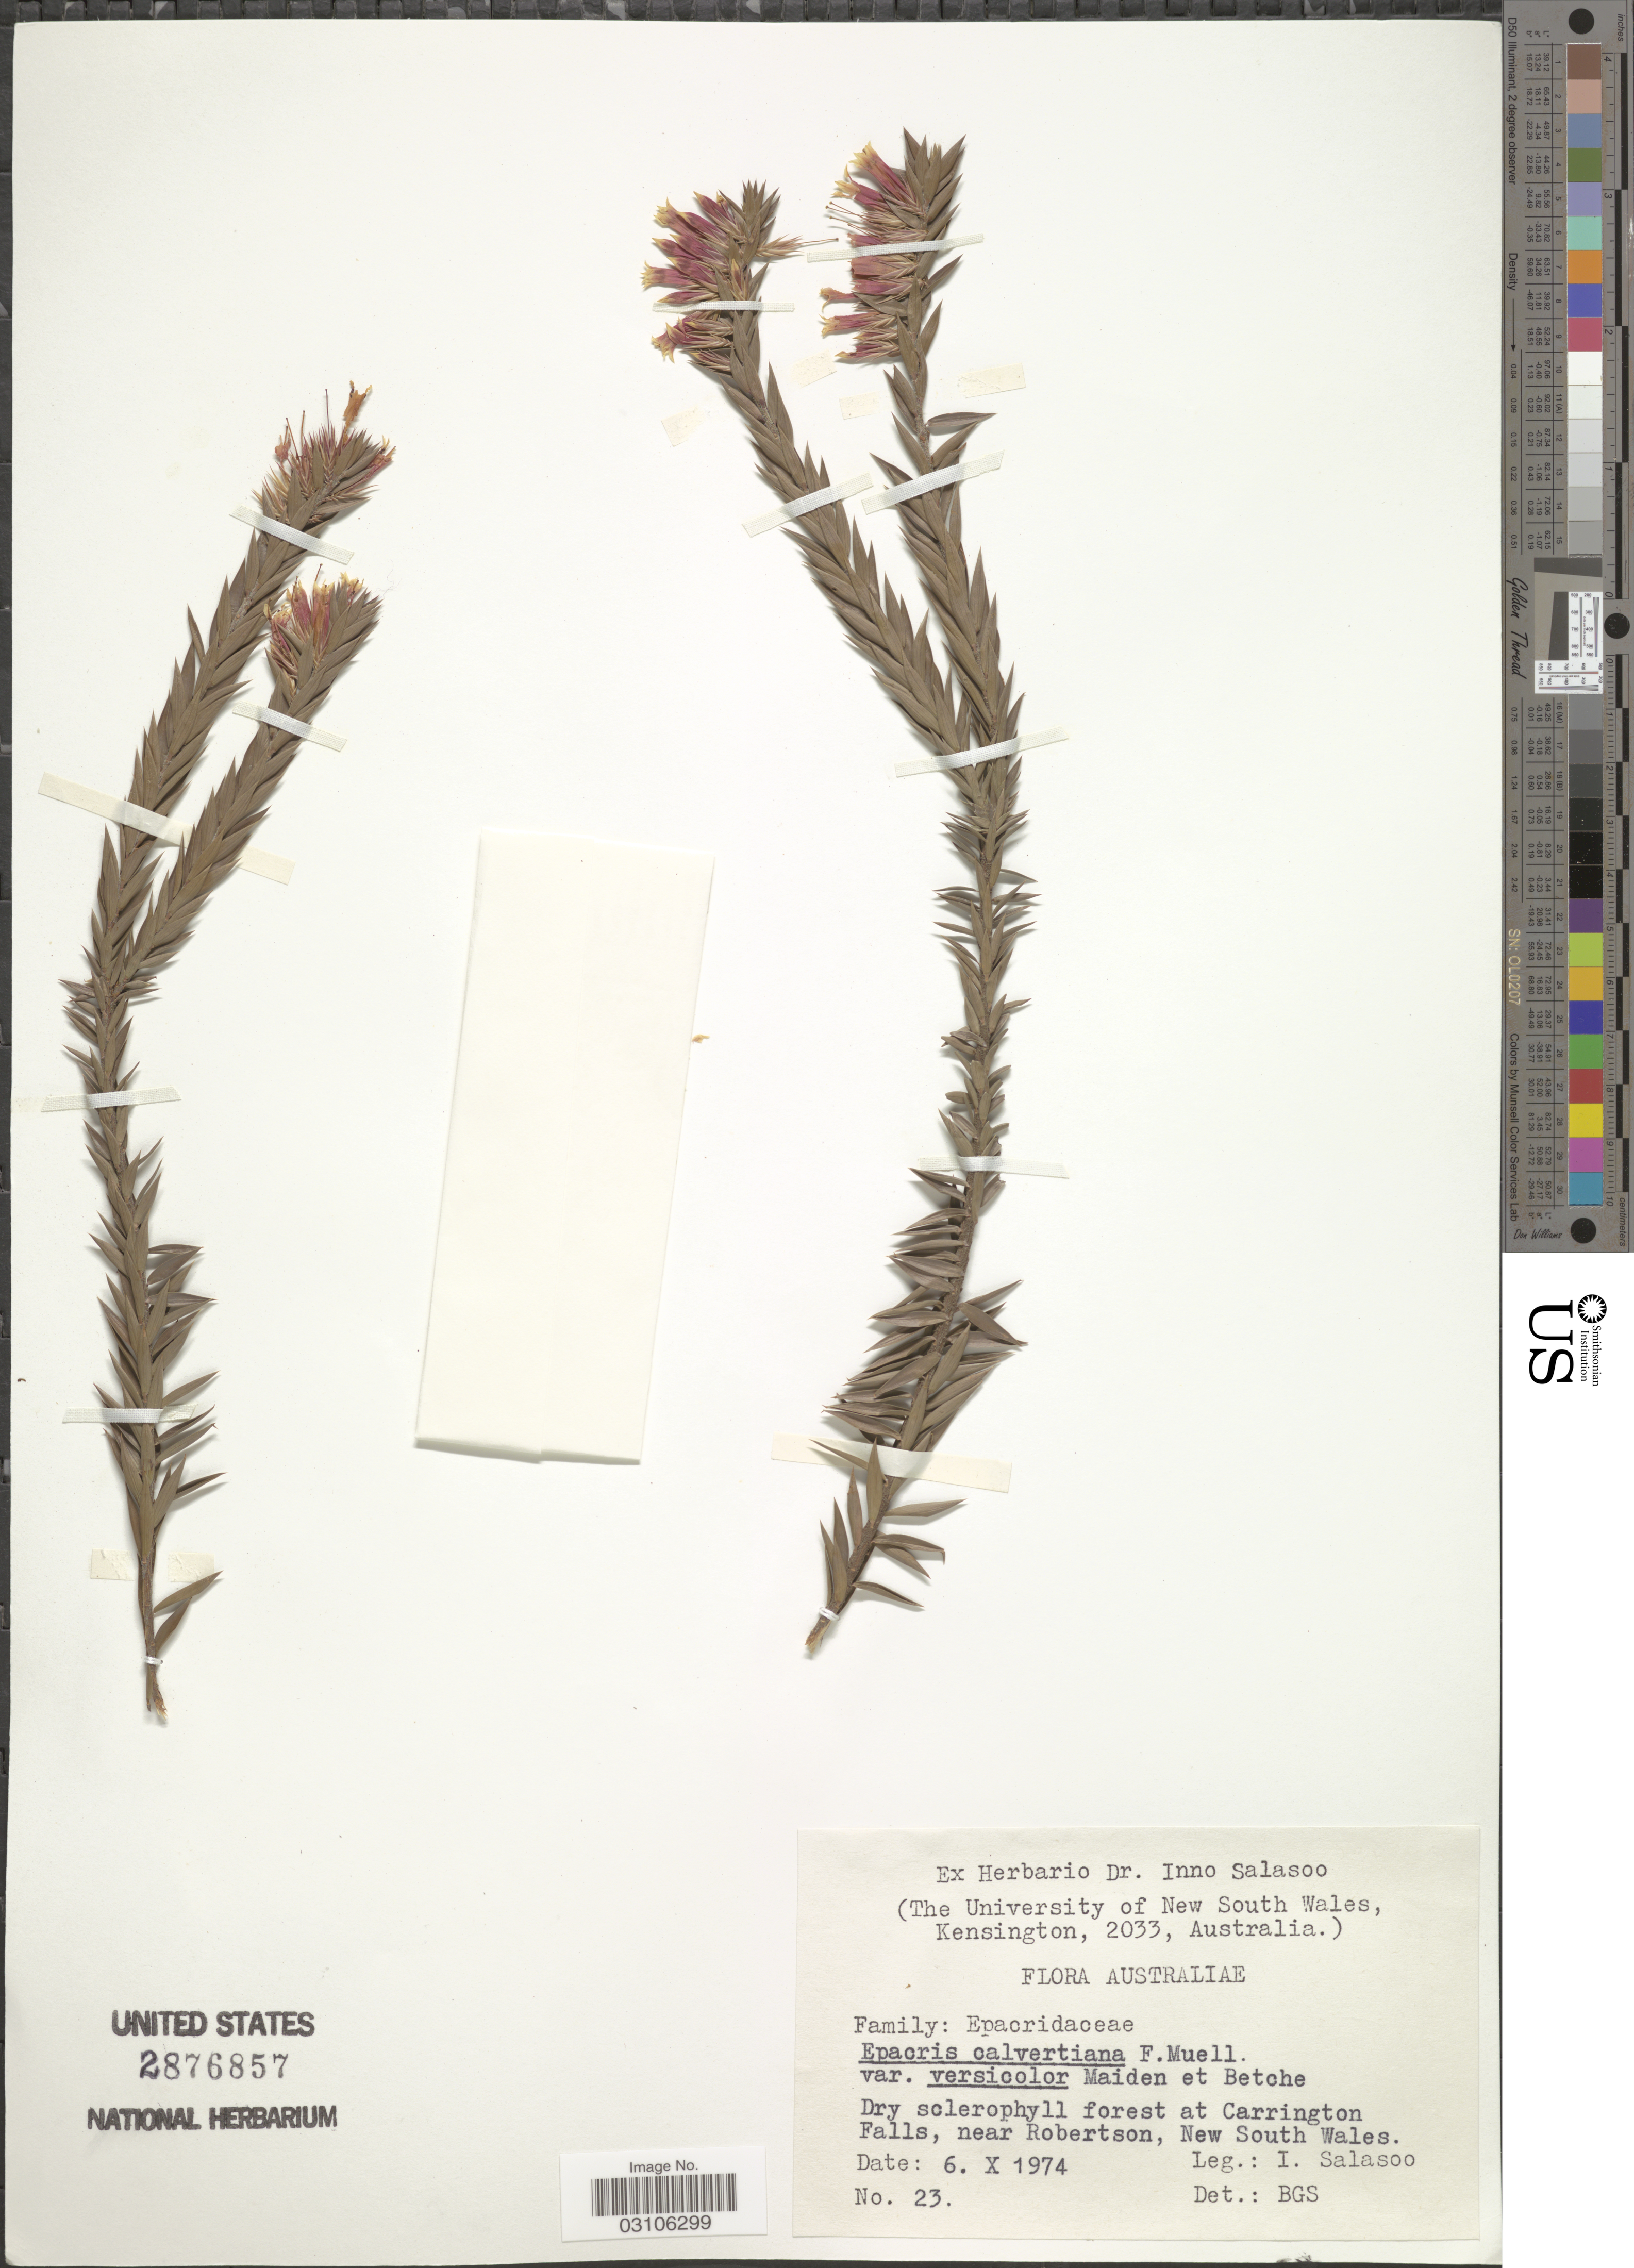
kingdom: Plantae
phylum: Tracheophyta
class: Magnoliopsida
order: Ericales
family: Ericaceae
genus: Epacris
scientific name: Epacris calvertiana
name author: F. Muell.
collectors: I. Salasoo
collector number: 23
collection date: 1974-10-06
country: Australia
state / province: New South Wales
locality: At Carrington Falls, near Robertson.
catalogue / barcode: US 2876857